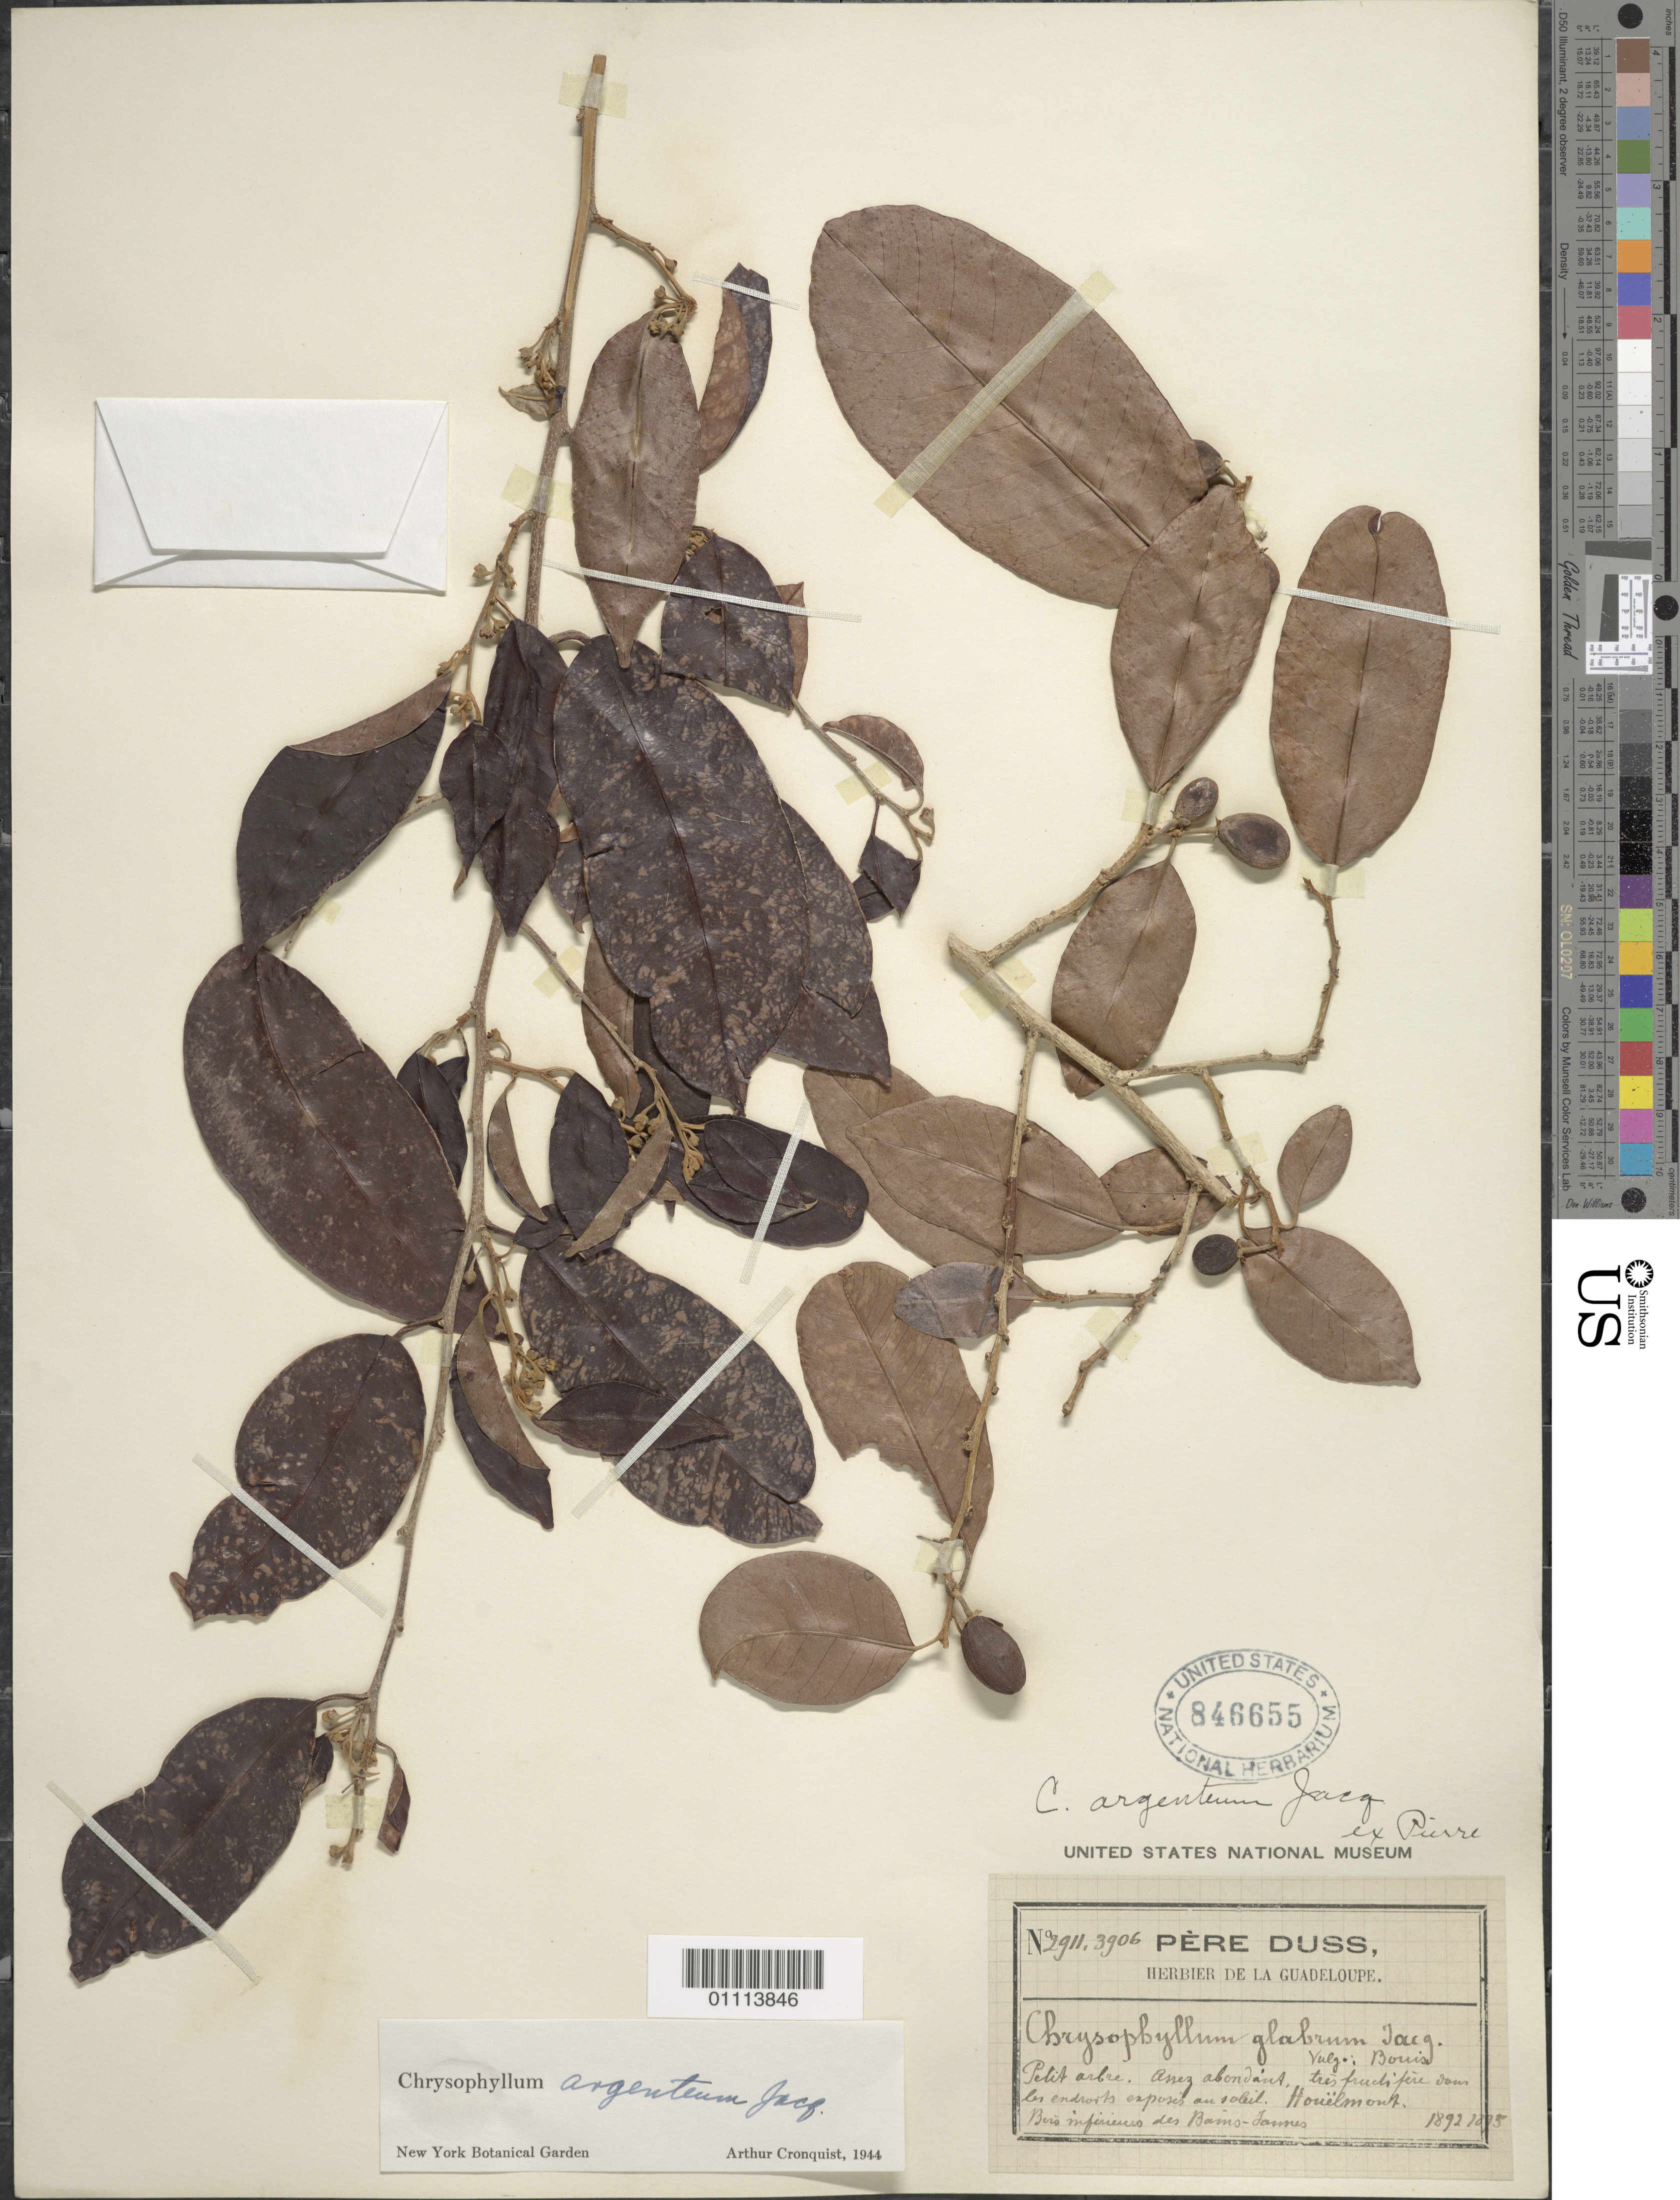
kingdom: Plantae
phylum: Tracheophyta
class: Magnoliopsida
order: Ericales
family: Sapotaceae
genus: Chrysophyllum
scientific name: Chrysophyllum argenteum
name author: Jacq.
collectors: Père Duss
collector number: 3906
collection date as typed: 1892 and 1895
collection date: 1892,1895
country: Guadeloupe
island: Basse Terre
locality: Houelmont, Bero inferriero des Bains-Terres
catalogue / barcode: US 846655